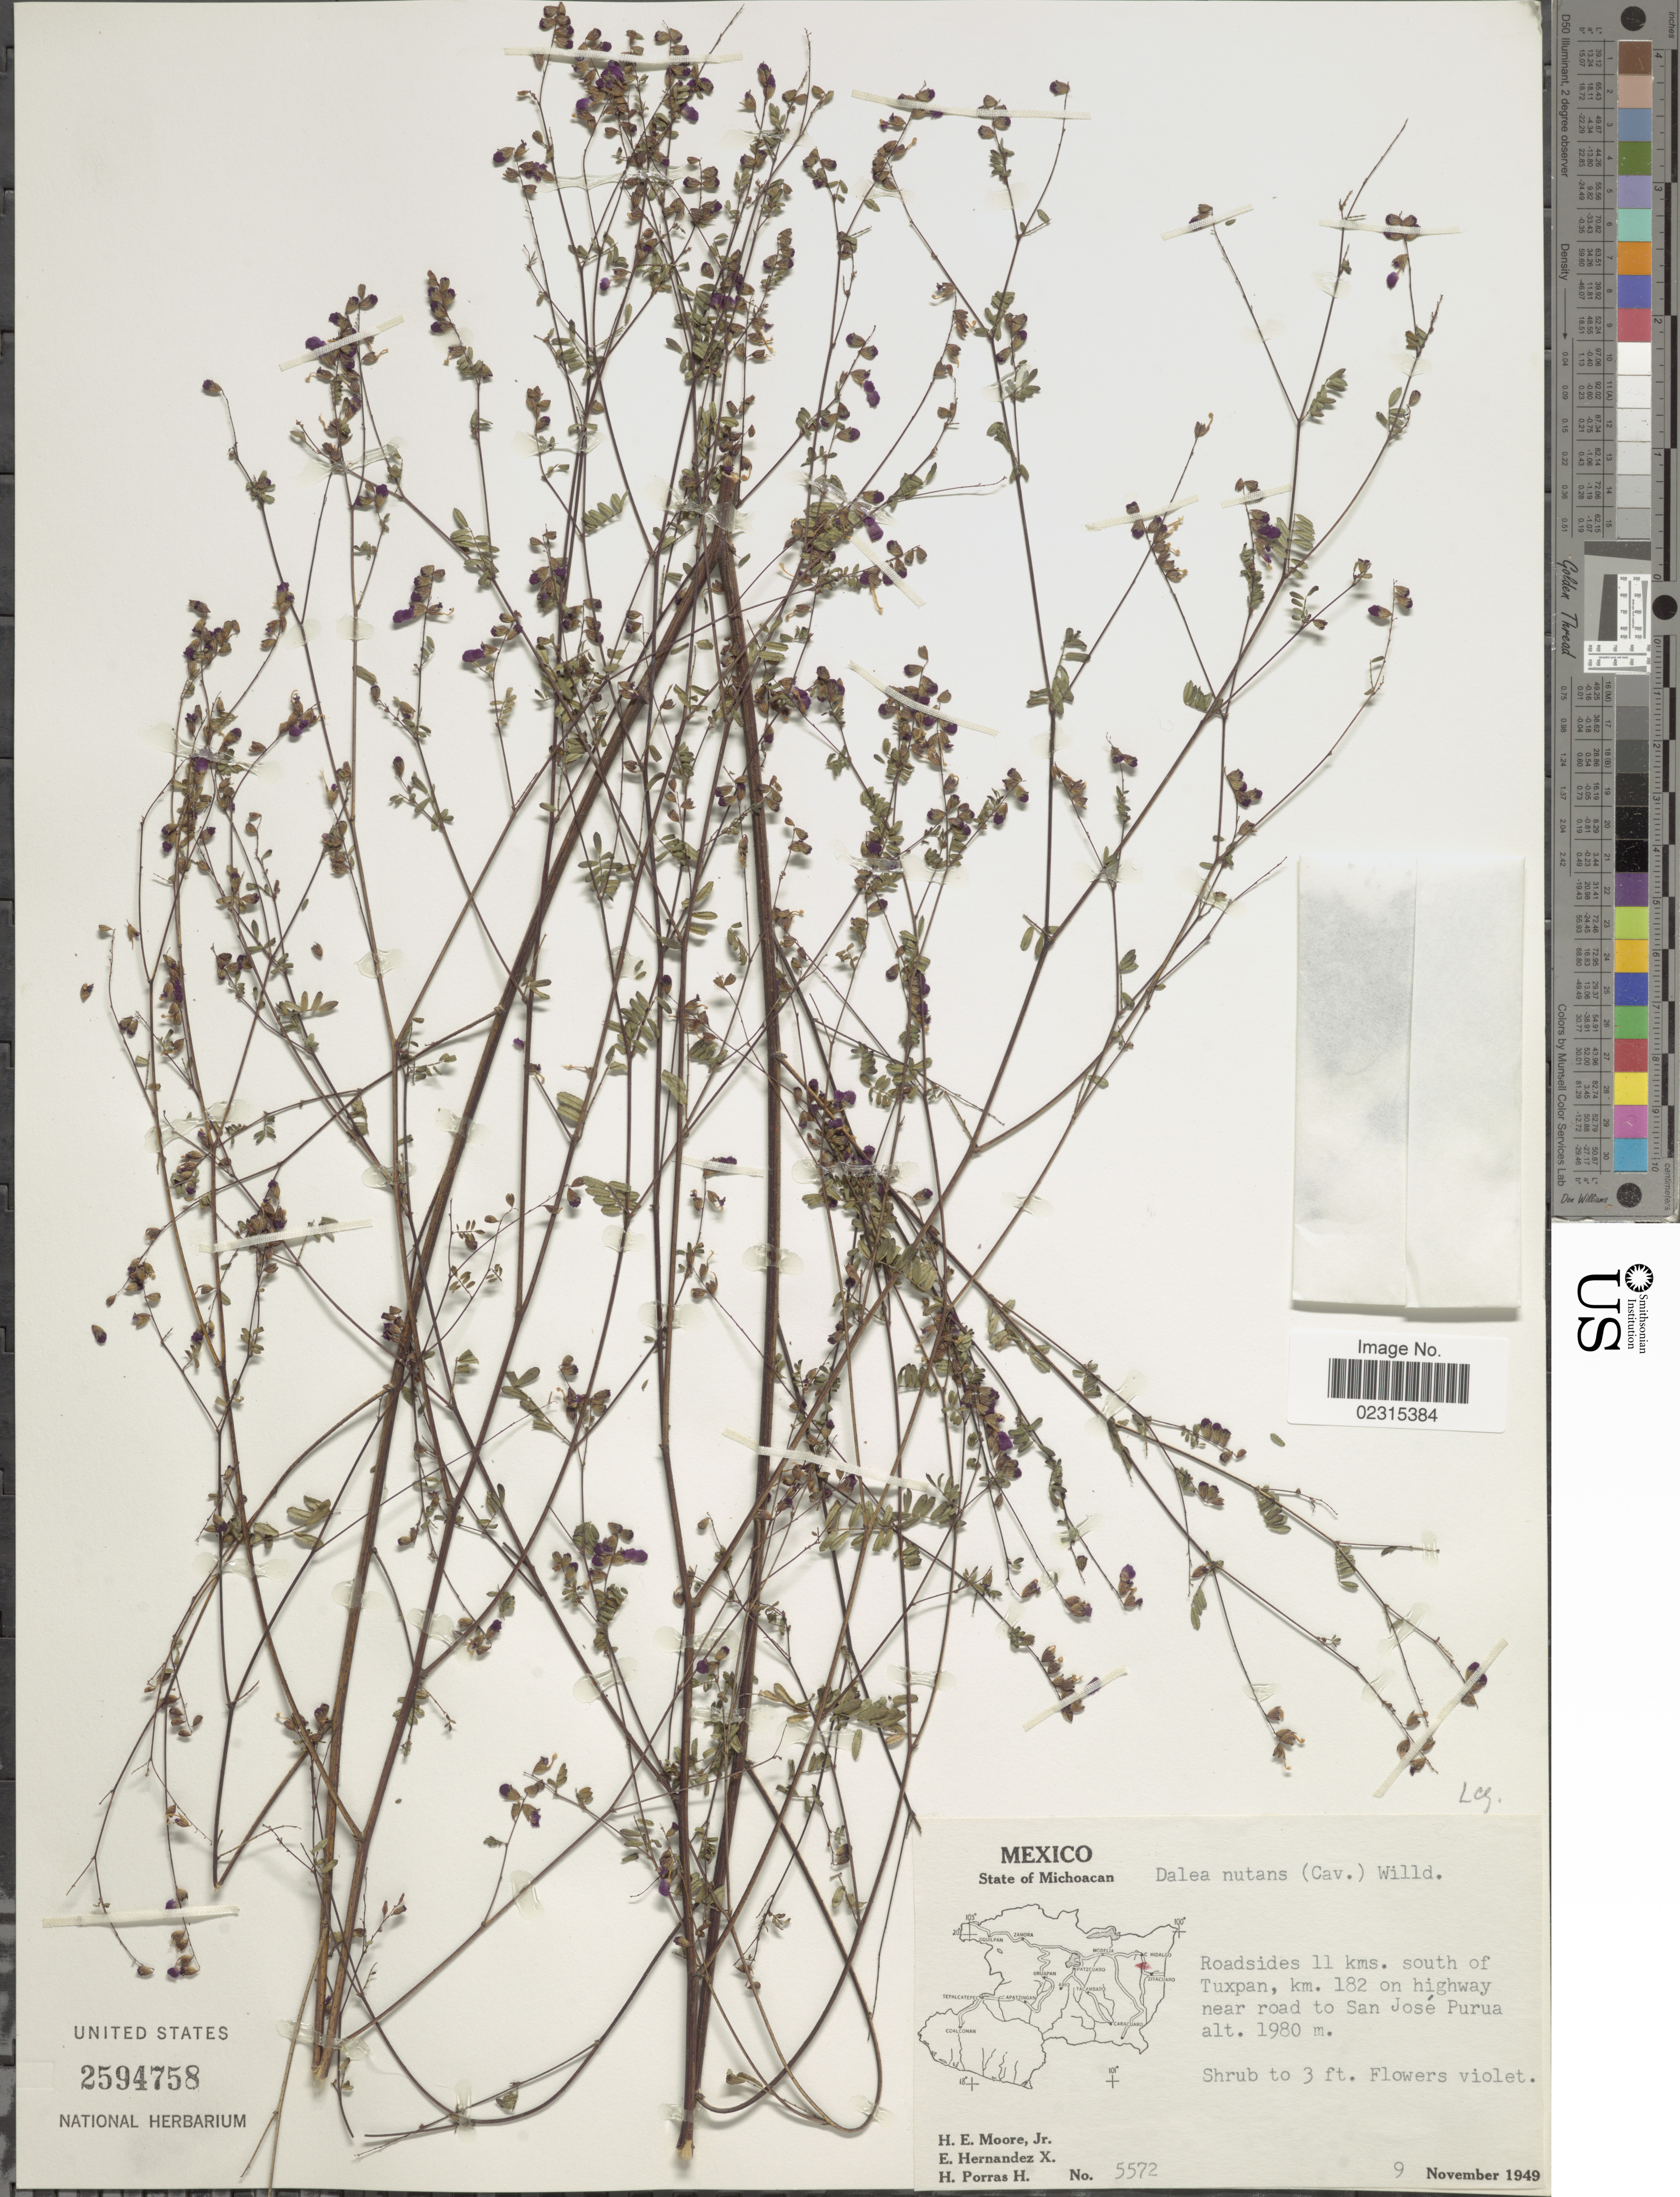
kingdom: Plantae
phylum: Tracheophyta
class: Magnoliopsida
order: Fabales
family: Fabaceae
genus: Marina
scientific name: Marina nutans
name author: (Cav.) Barneby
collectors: H. Moore, E. Hernandez X. & H. Porras-H.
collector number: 5572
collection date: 1949-11-09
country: Mexico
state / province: Michoacán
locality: Roadsides 11 kms. south of Tuxpan, km. 182 on highway near road to San Jose Purua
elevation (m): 1980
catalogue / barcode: US 2594758